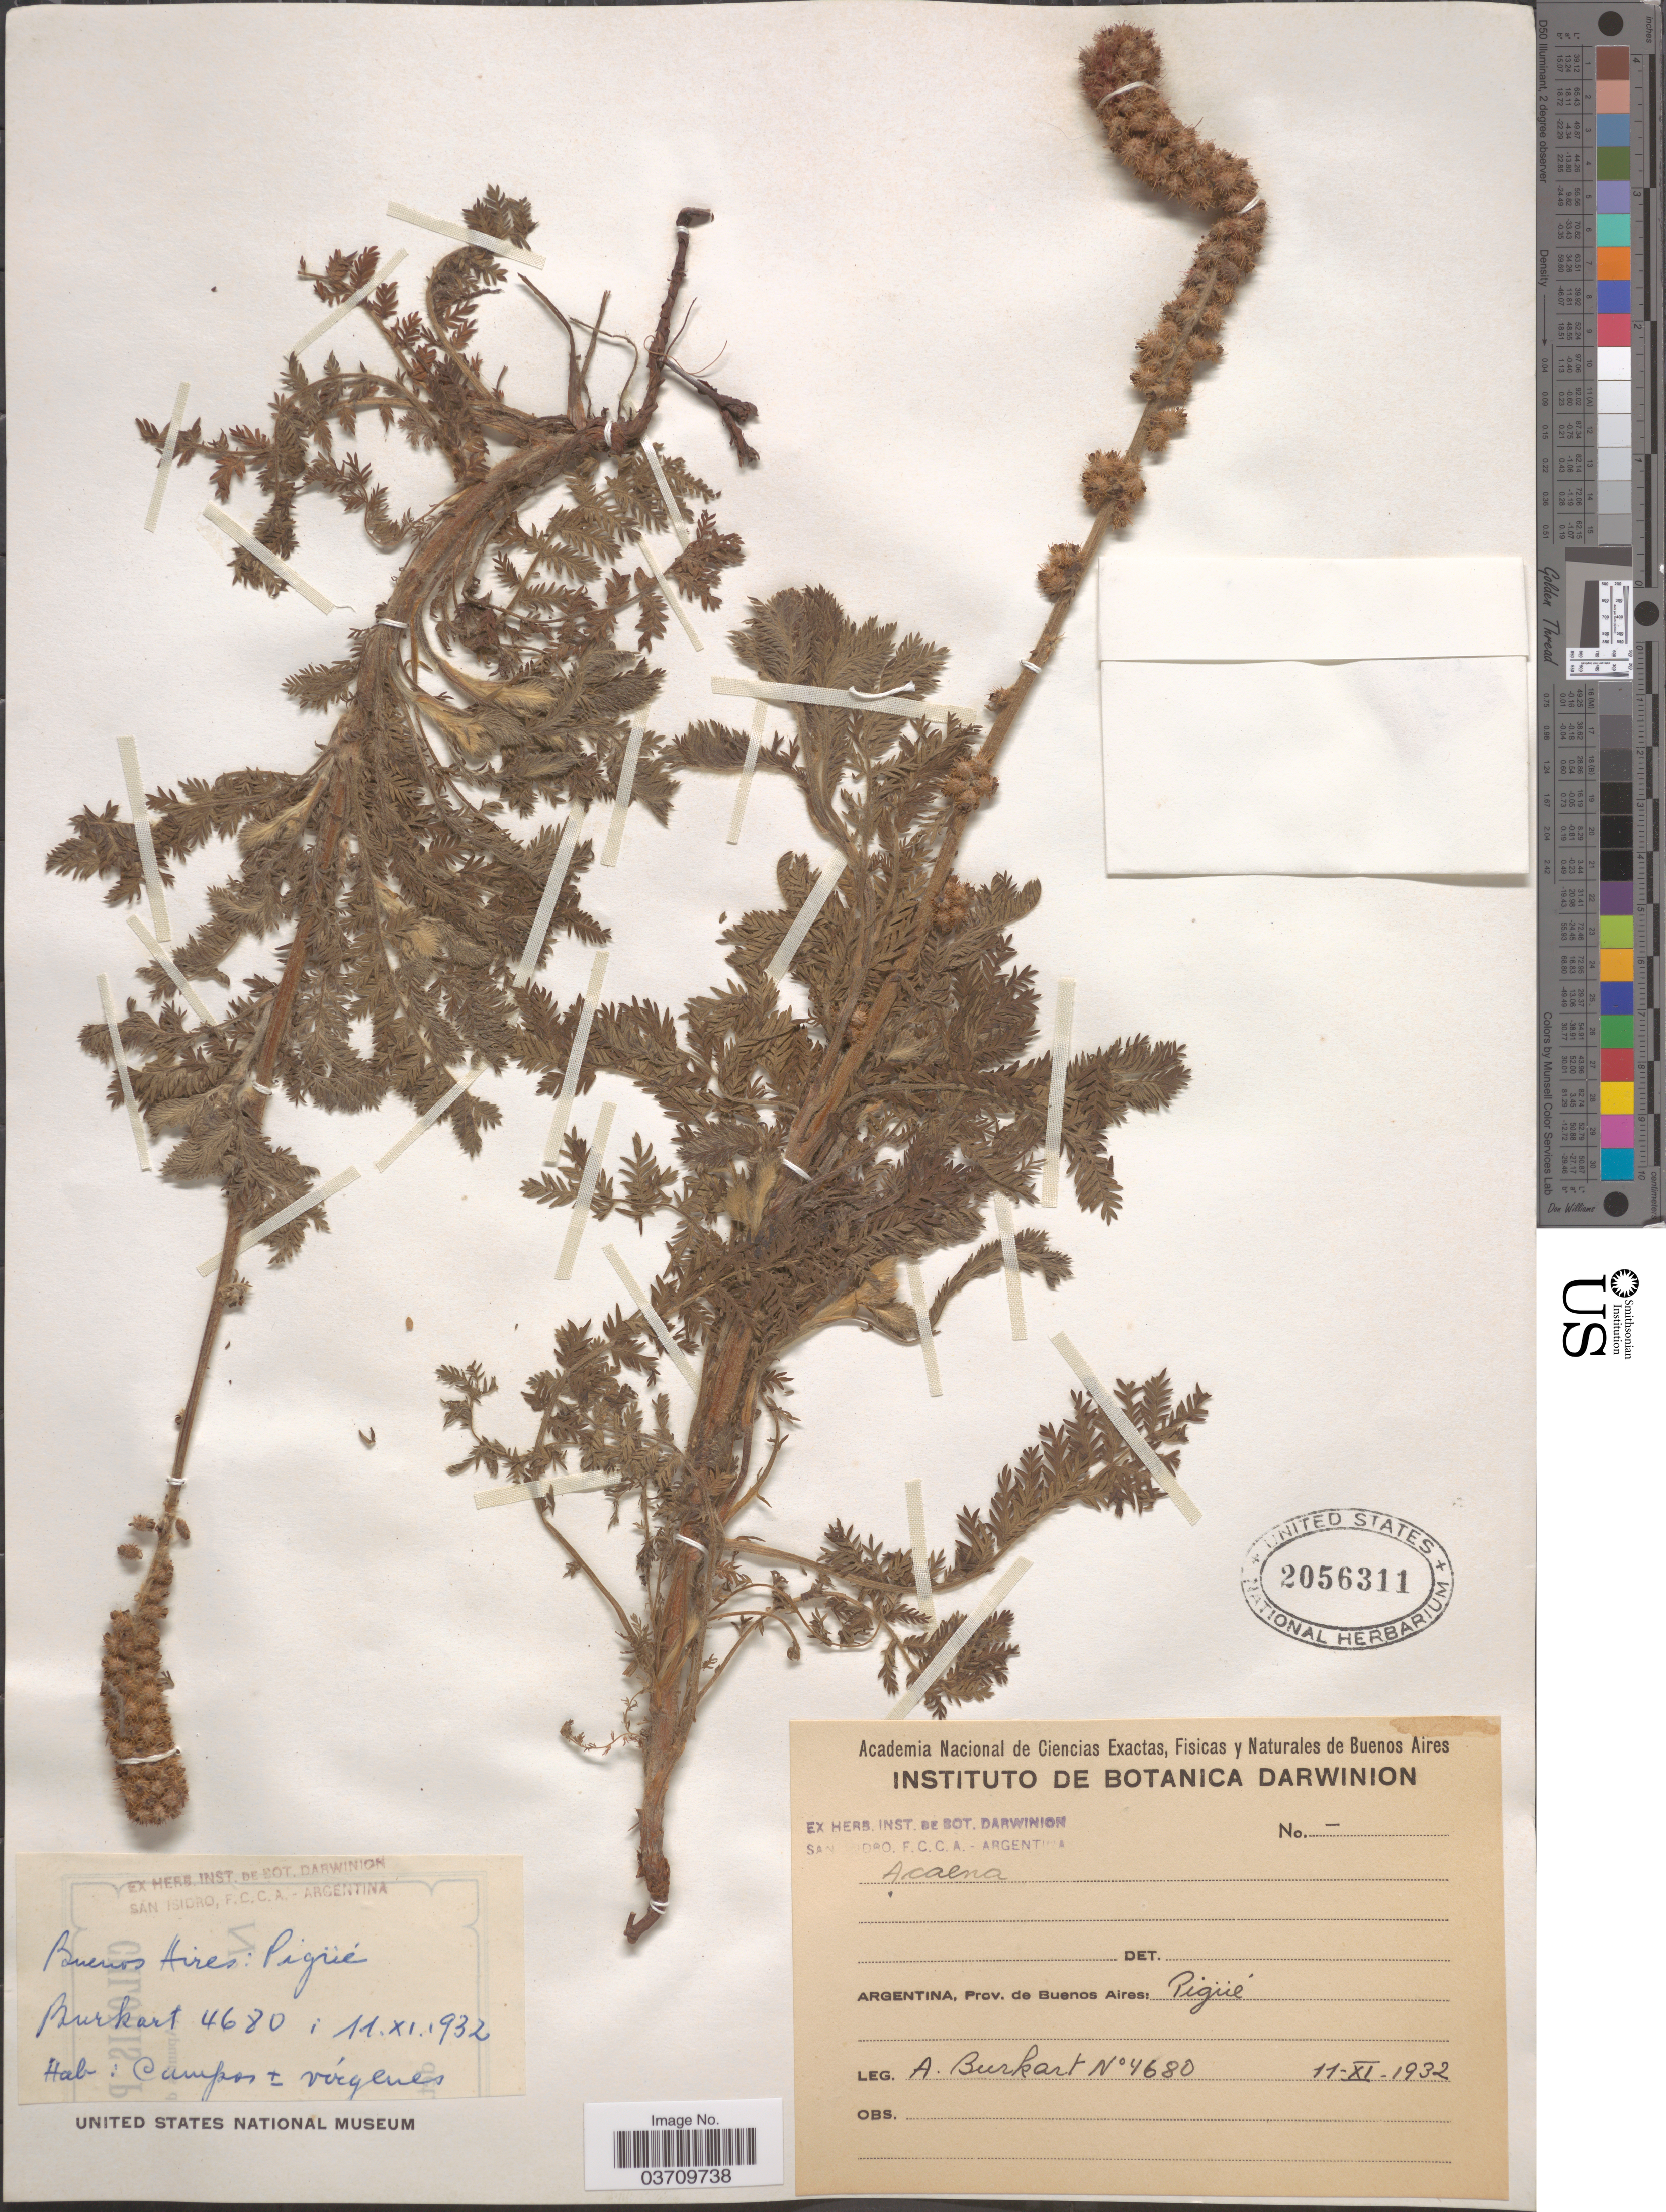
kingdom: Plantae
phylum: Tracheophyta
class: Magnoliopsida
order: Rosales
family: Rosaceae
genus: Acaena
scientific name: Acaena sp.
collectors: A. E. Burkart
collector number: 4680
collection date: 1932-11-11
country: Argentina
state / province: Buenos Aires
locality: Pigüé.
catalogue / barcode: US 2056311